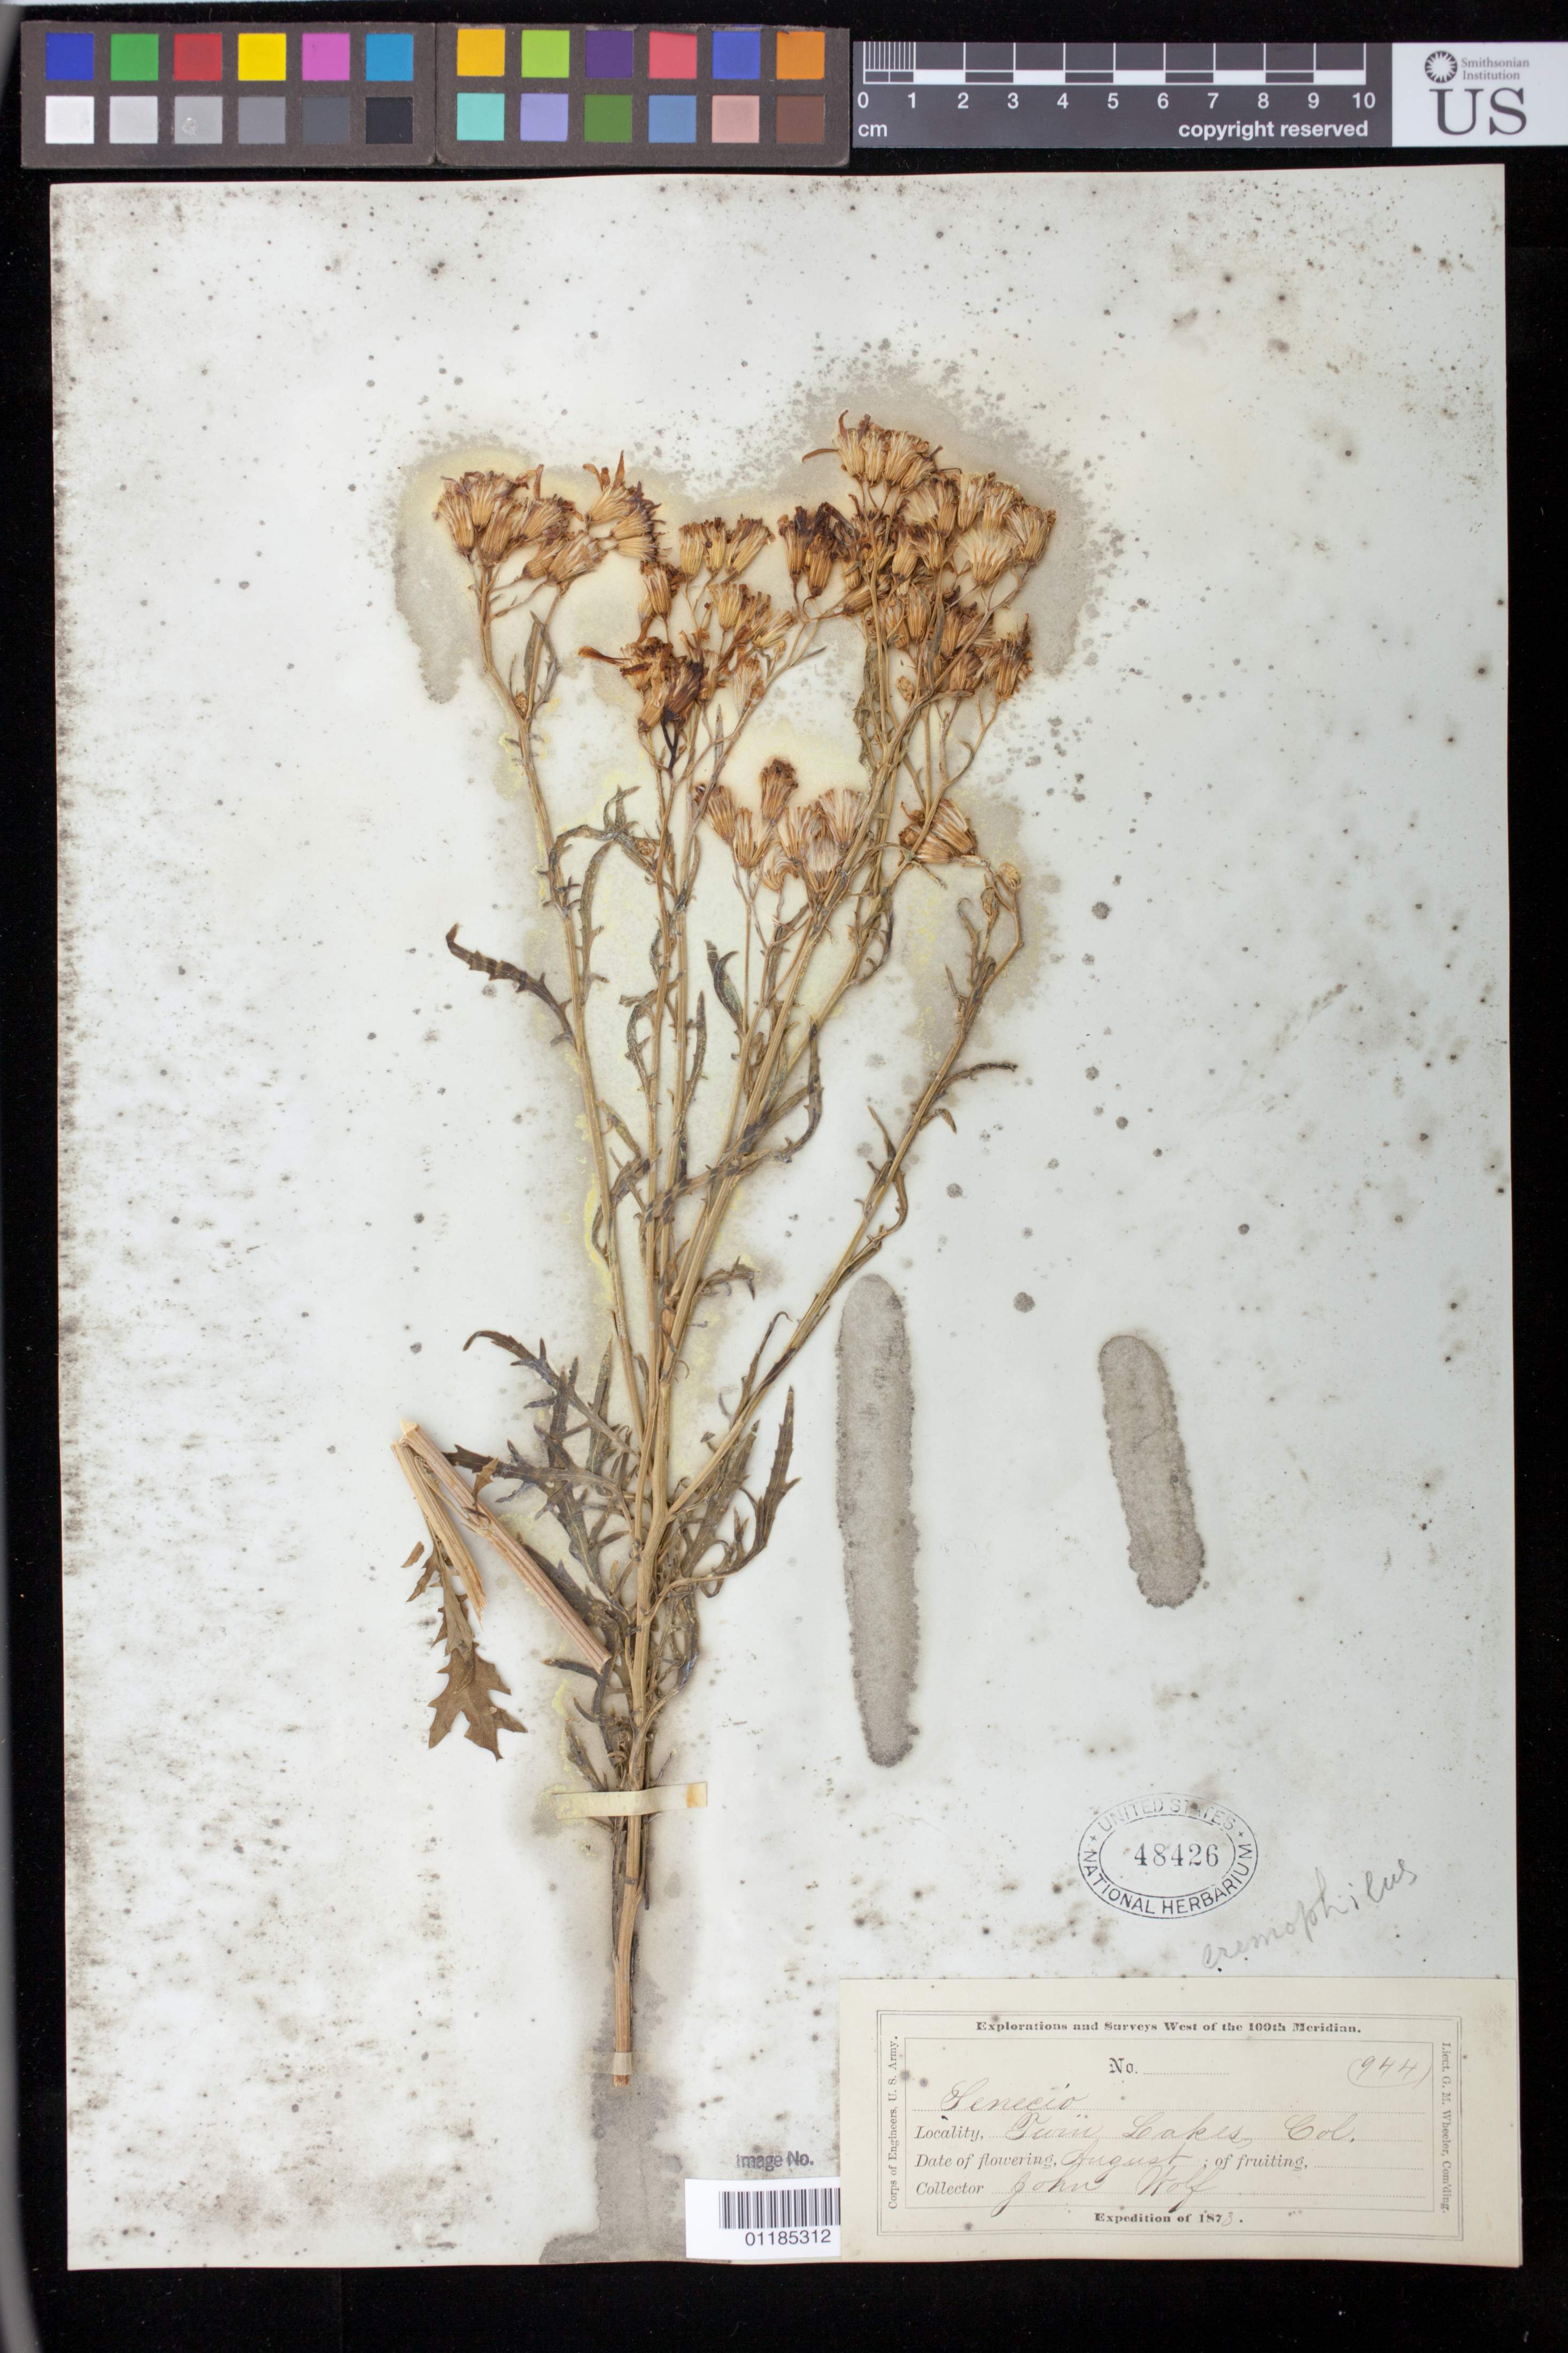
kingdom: Plantae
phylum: Tracheophyta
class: Magnoliopsida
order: Asterales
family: Asteraceae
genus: Senecio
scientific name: Senecio eremophilus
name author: Richardson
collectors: J. Wolf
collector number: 944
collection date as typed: Aug 1873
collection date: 1873-08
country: United States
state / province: Colorado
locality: Twin lakes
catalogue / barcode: US 48426